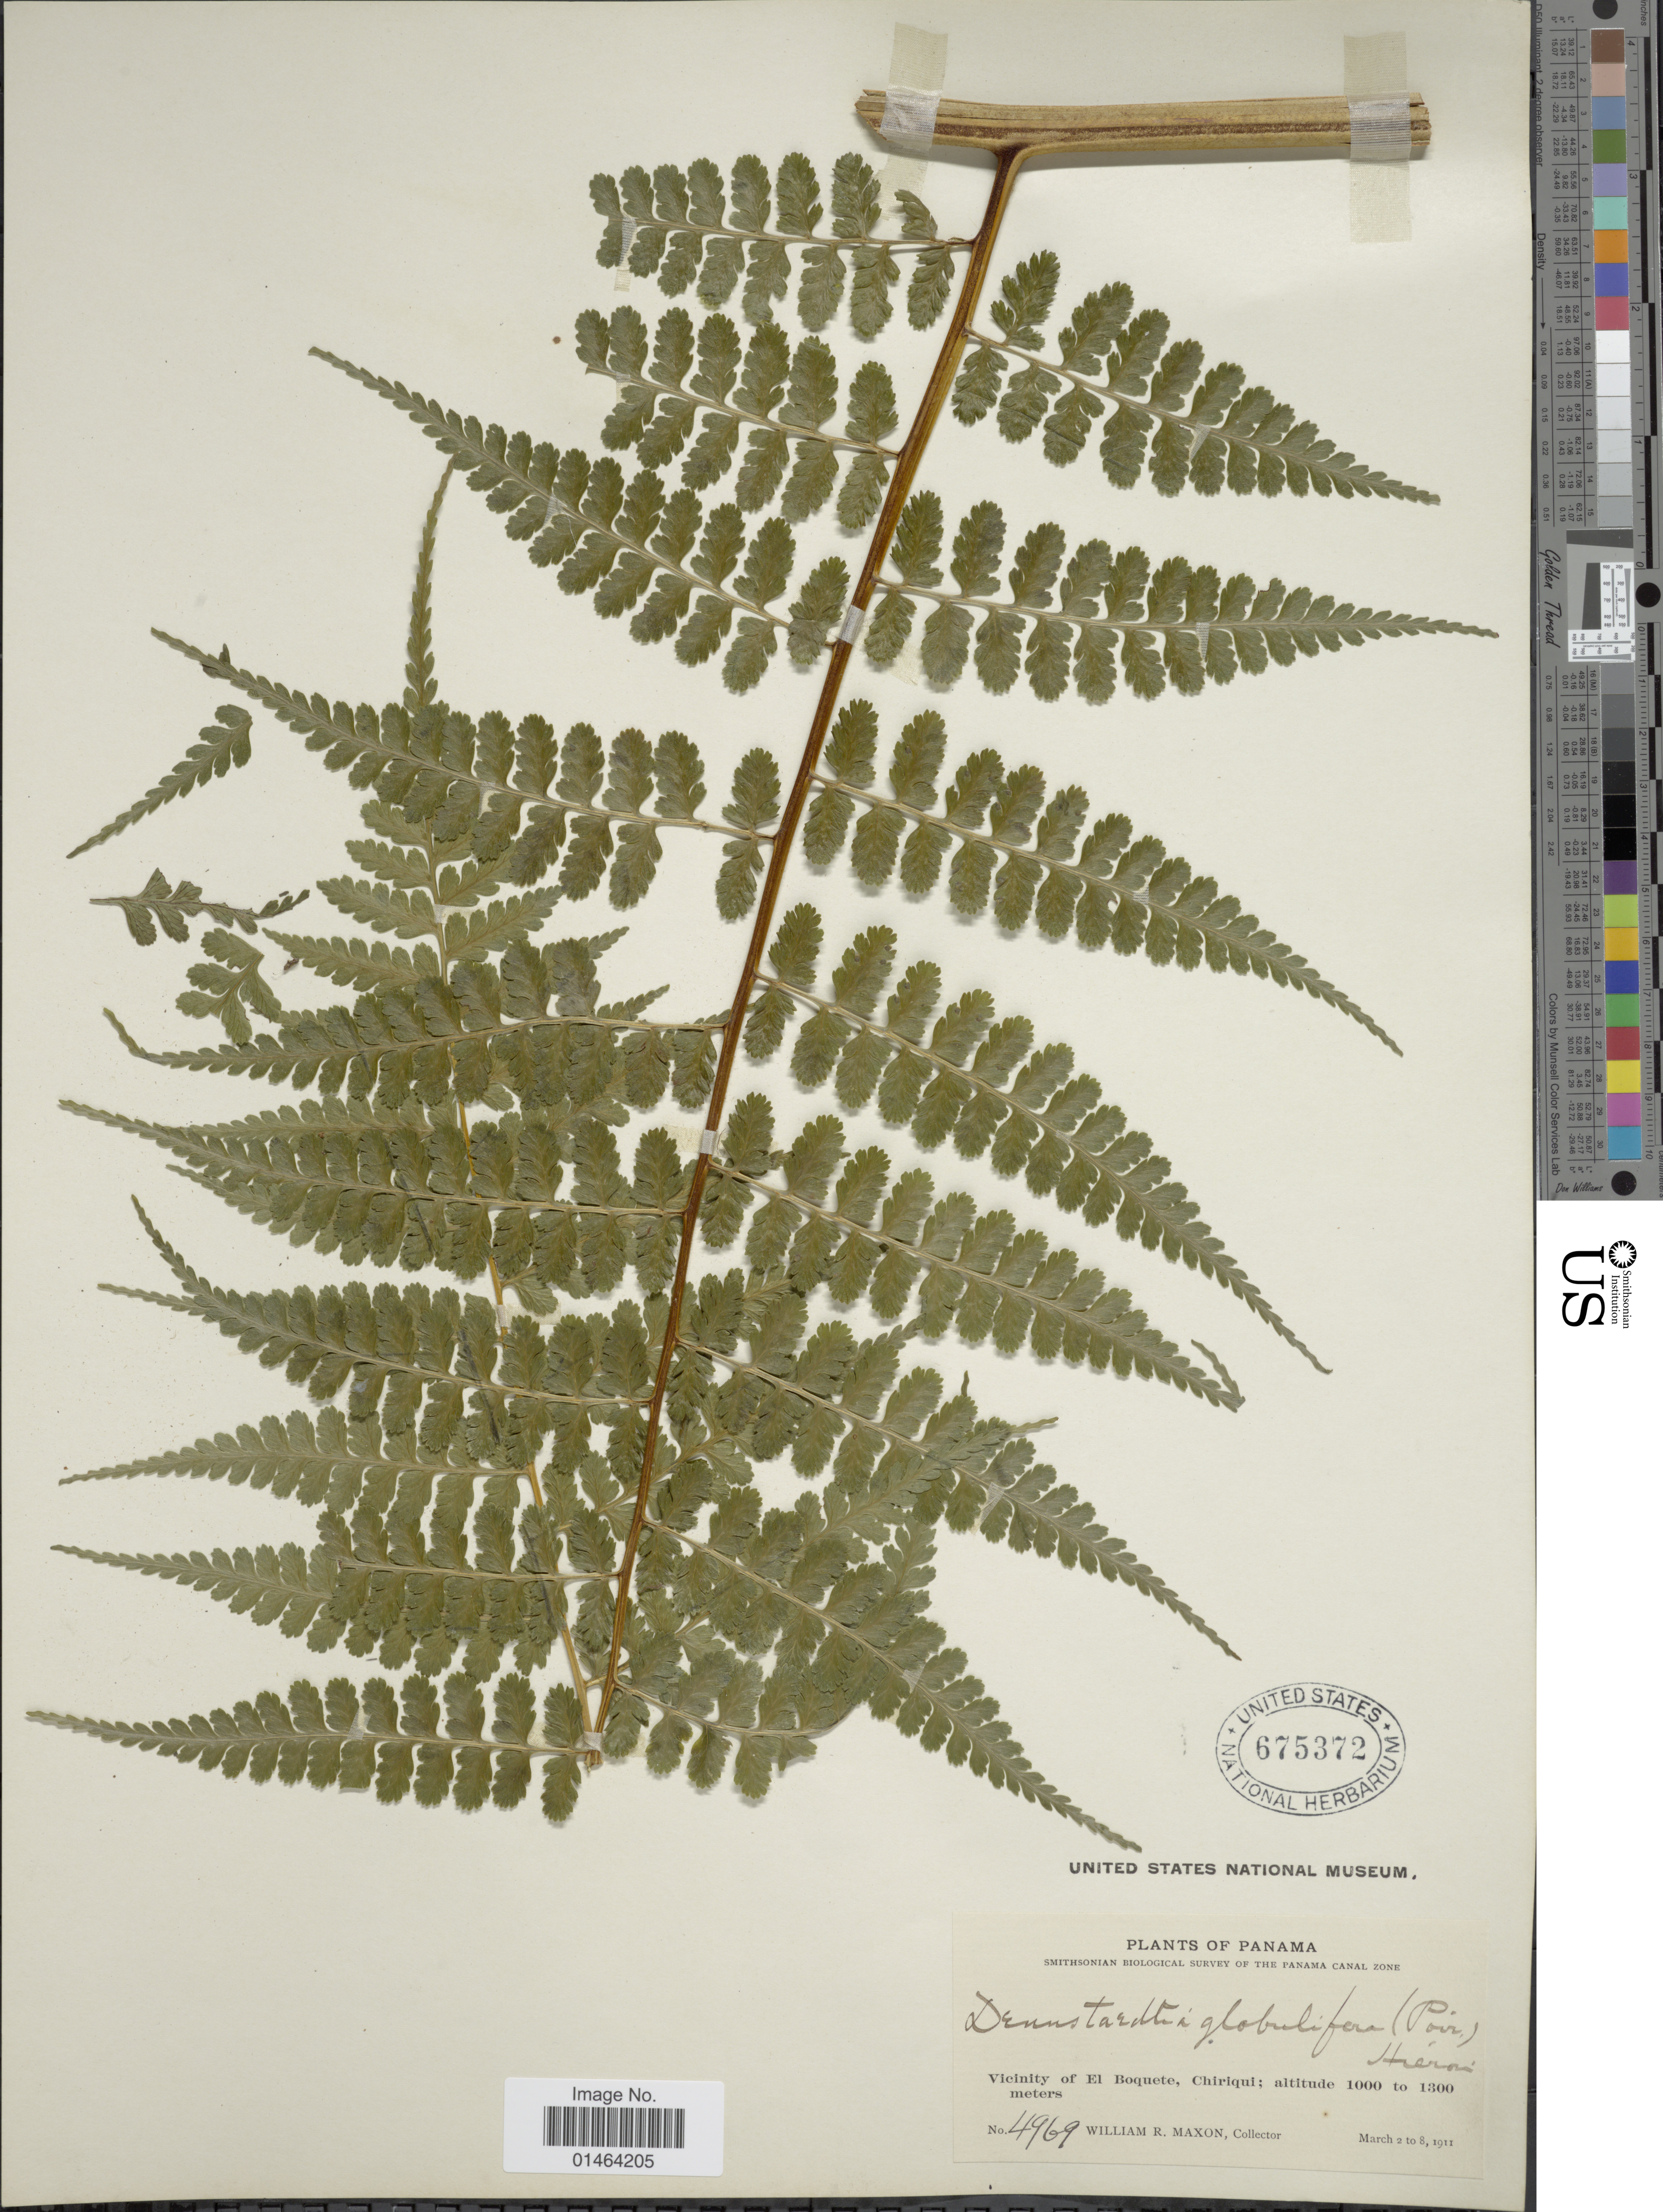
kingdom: Plantae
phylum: Tracheophyta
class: Polypodiopsida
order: Polypodiales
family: Dennstaedtiaceae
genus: Dennstaedtia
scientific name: Dennstaedtia globulifera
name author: (Poir.) Hieron.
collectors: W. R. Maxon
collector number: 4969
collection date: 1911-03-02/1911-03-08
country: Panama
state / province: Chiriqui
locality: Vicinity of El Boquete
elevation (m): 1000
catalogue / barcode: US 675372